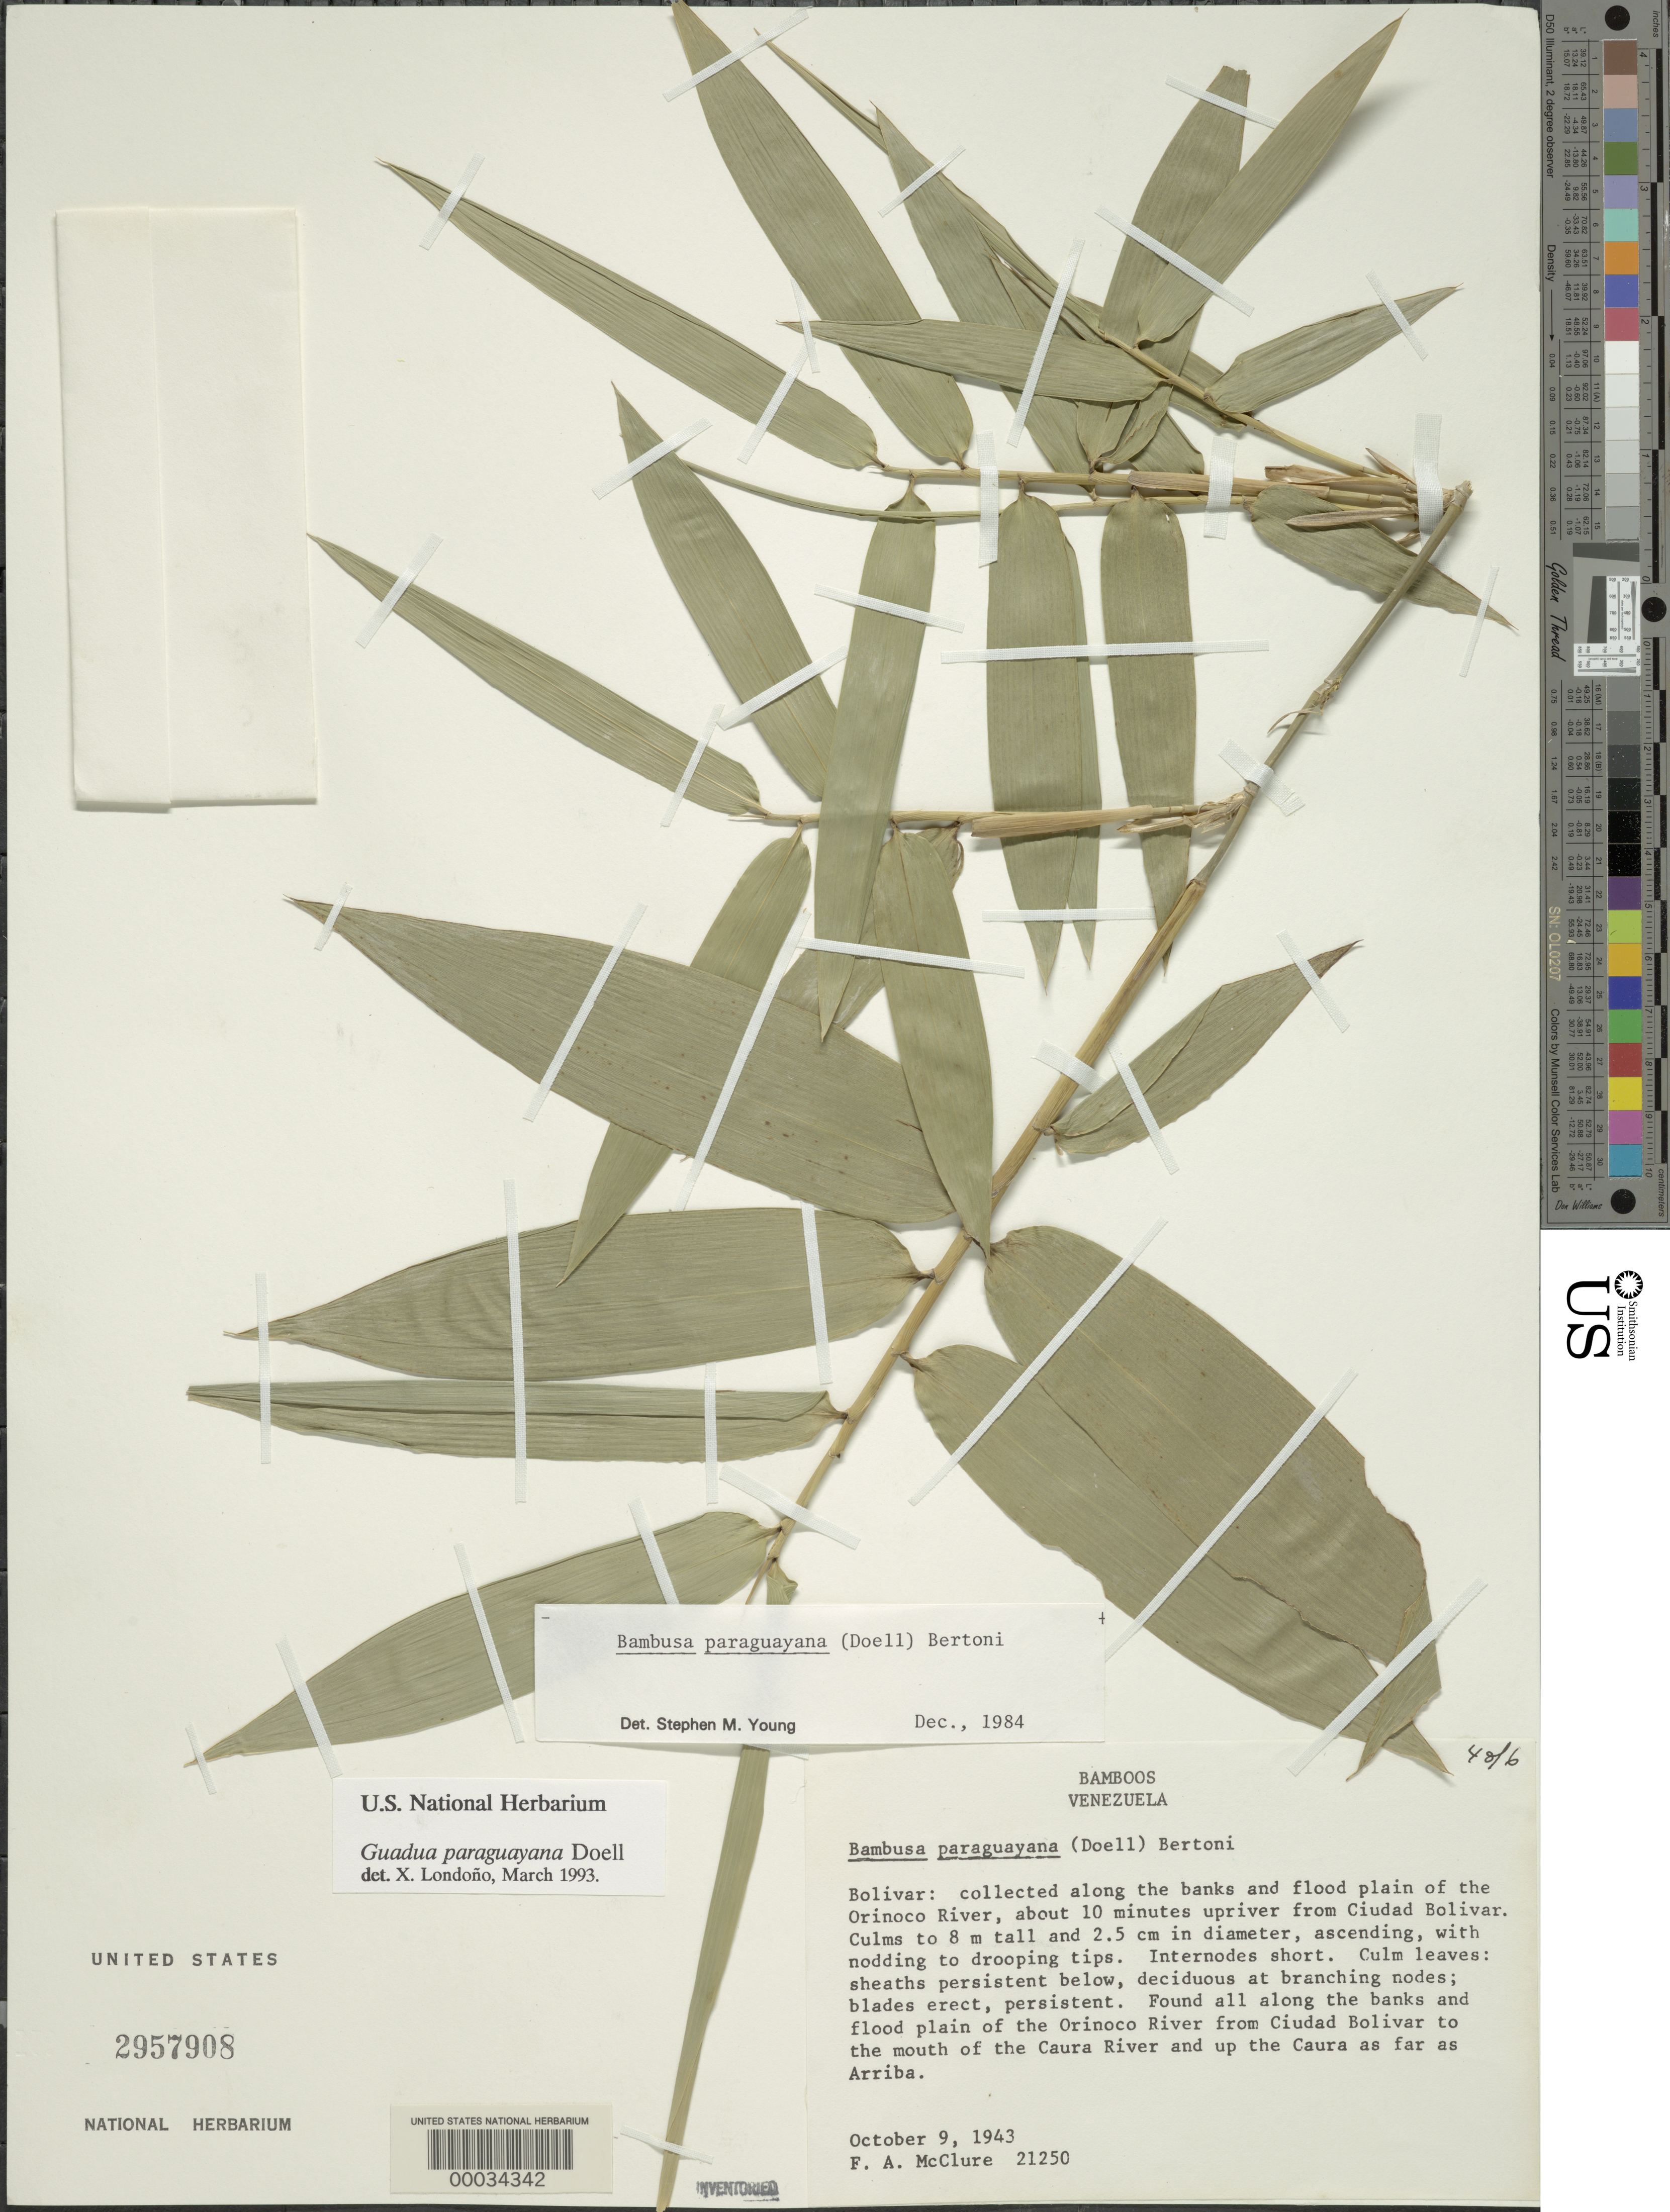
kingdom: Plantae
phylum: Tracheophyta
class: Liliopsida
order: Poales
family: Poaceae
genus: Guadua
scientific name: Guadua paraguayana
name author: Döll in Mart.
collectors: F. A. McClure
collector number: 21250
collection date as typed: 09 Oct 1943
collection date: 1943-10-09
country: Venezuela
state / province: Bolivar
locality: Orinoco river, ciudad bolivar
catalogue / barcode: US 2957908